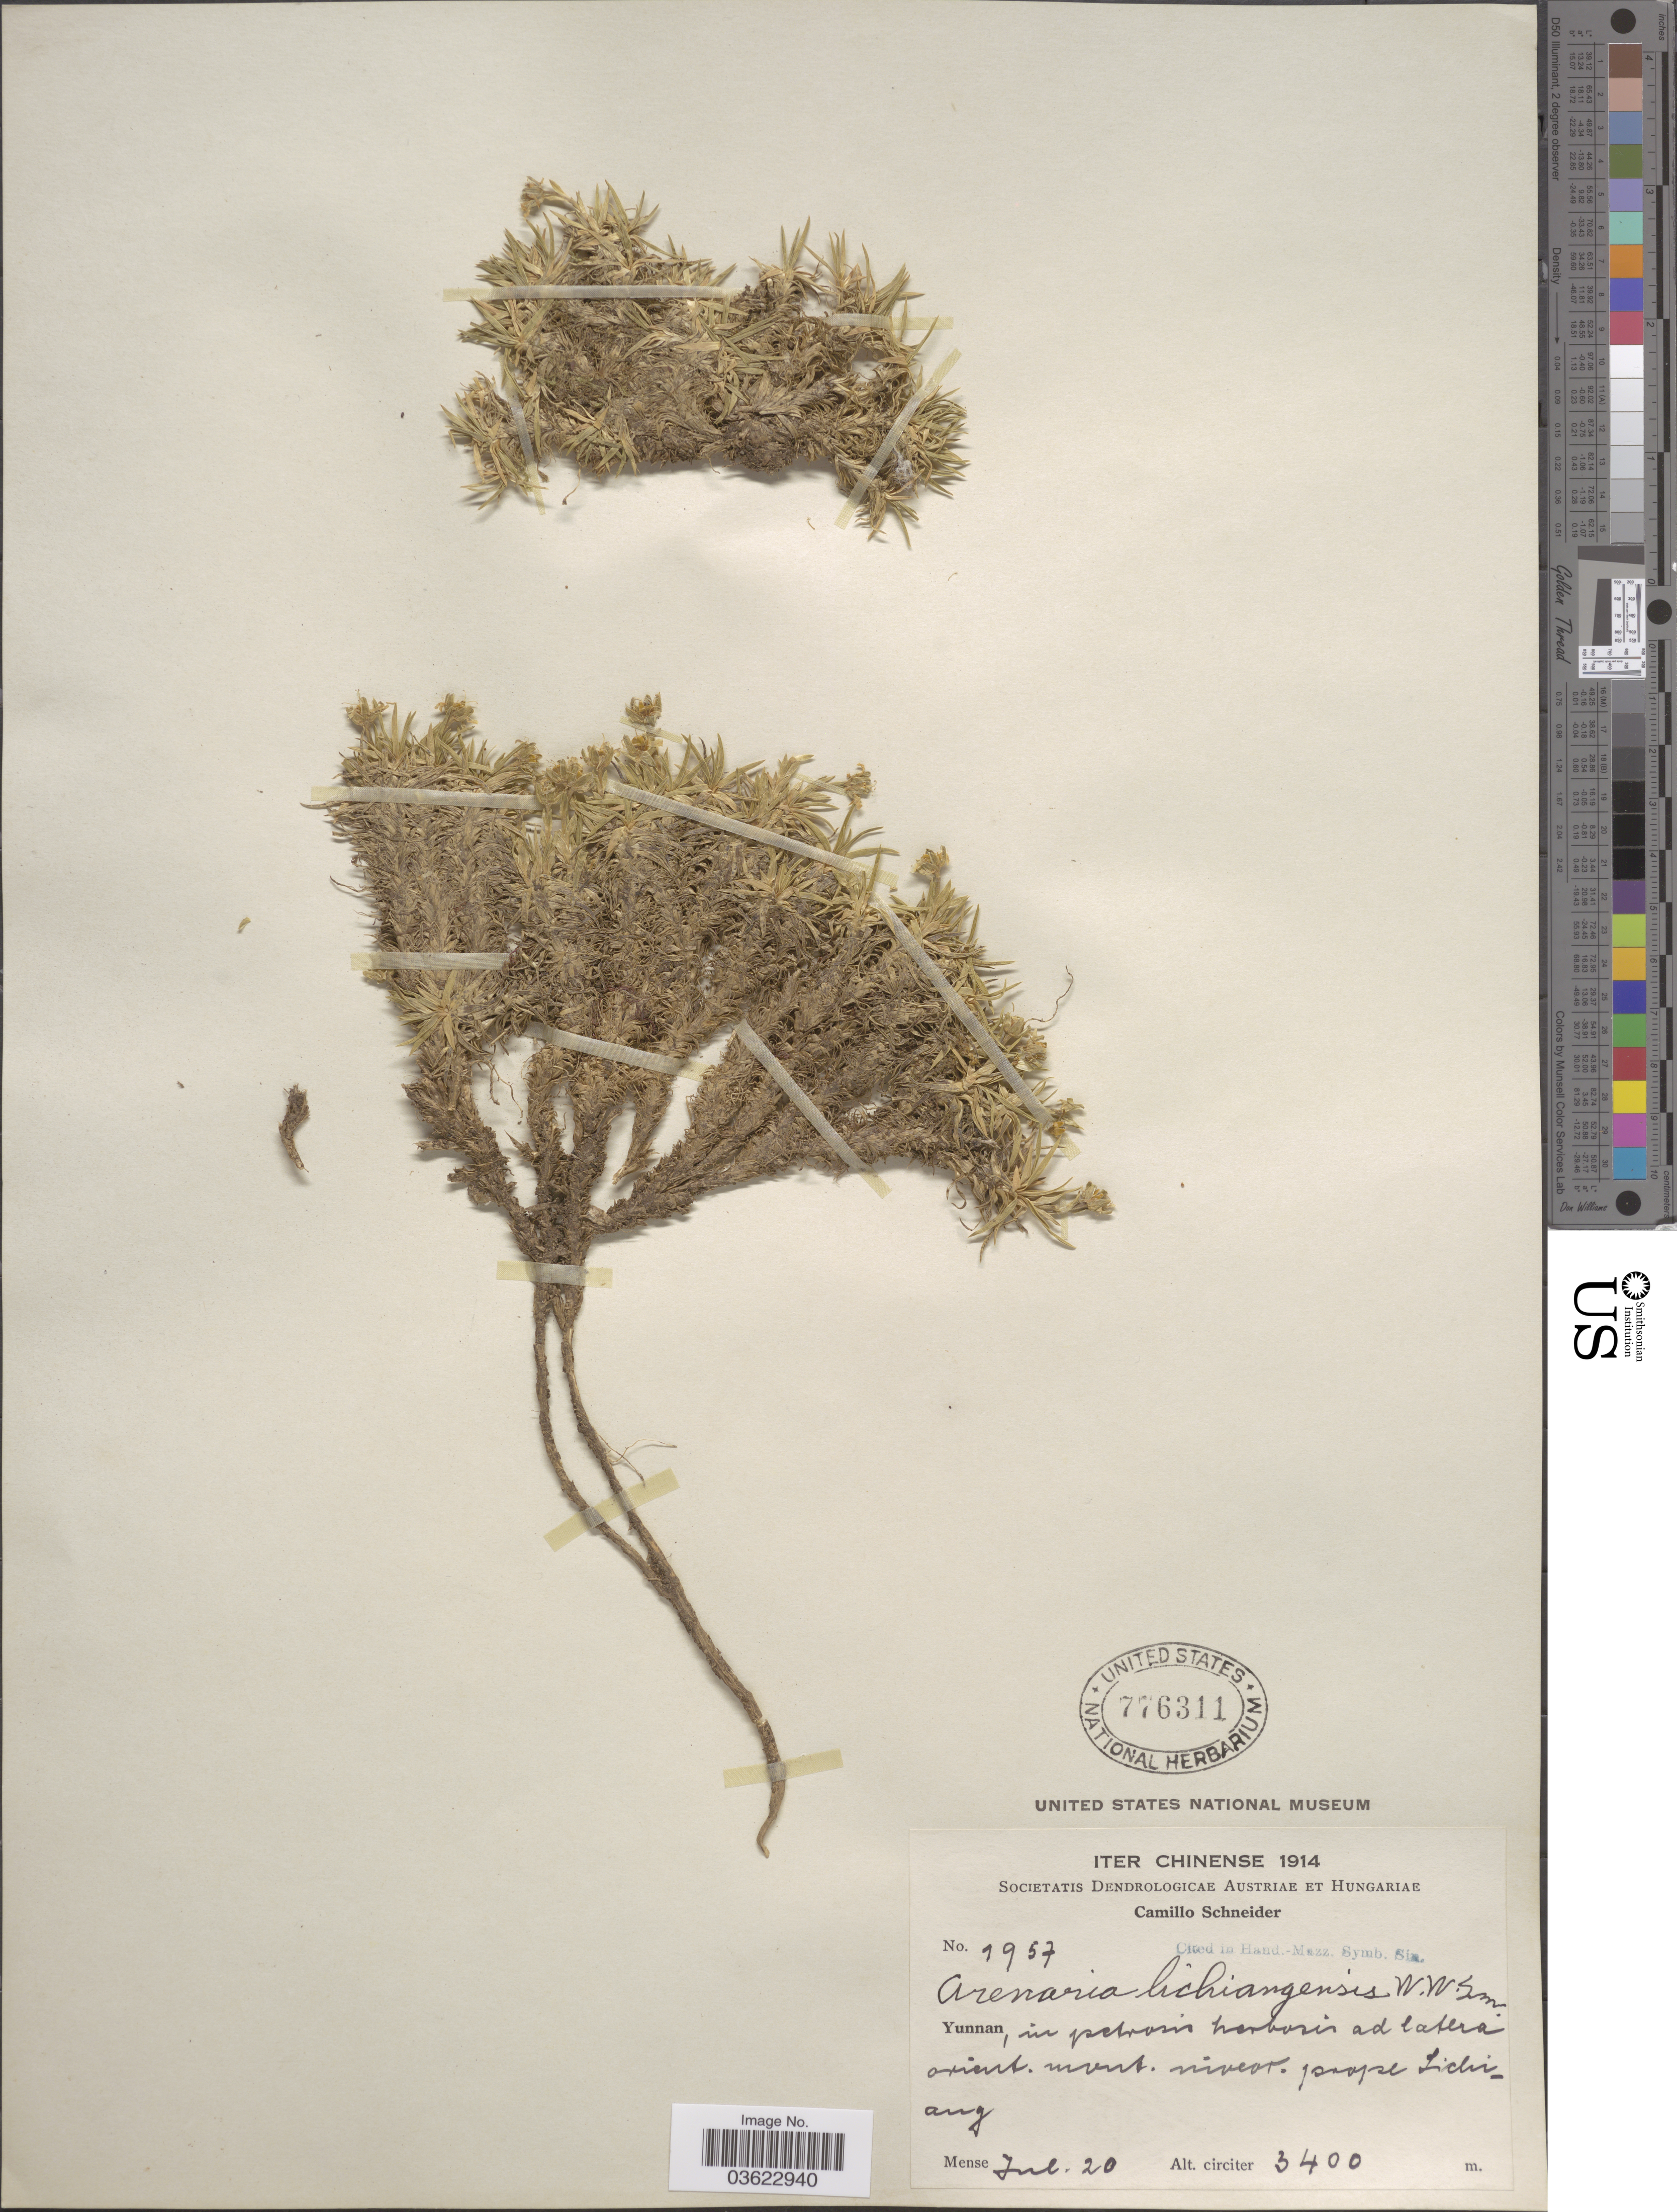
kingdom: Plantae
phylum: Tracheophyta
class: Magnoliopsida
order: Caryophyllales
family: Caryophyllaceae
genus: Arenaria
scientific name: Arenaria lichiangensis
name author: W.W. Sm.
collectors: C. K. Schneider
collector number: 1957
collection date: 1914-07-20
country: China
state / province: Yunnan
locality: Iter Chinense. In patrosis herbosis ad latera orient. mont. niveor. prope Lichiang.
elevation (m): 3400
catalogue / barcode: US 776311